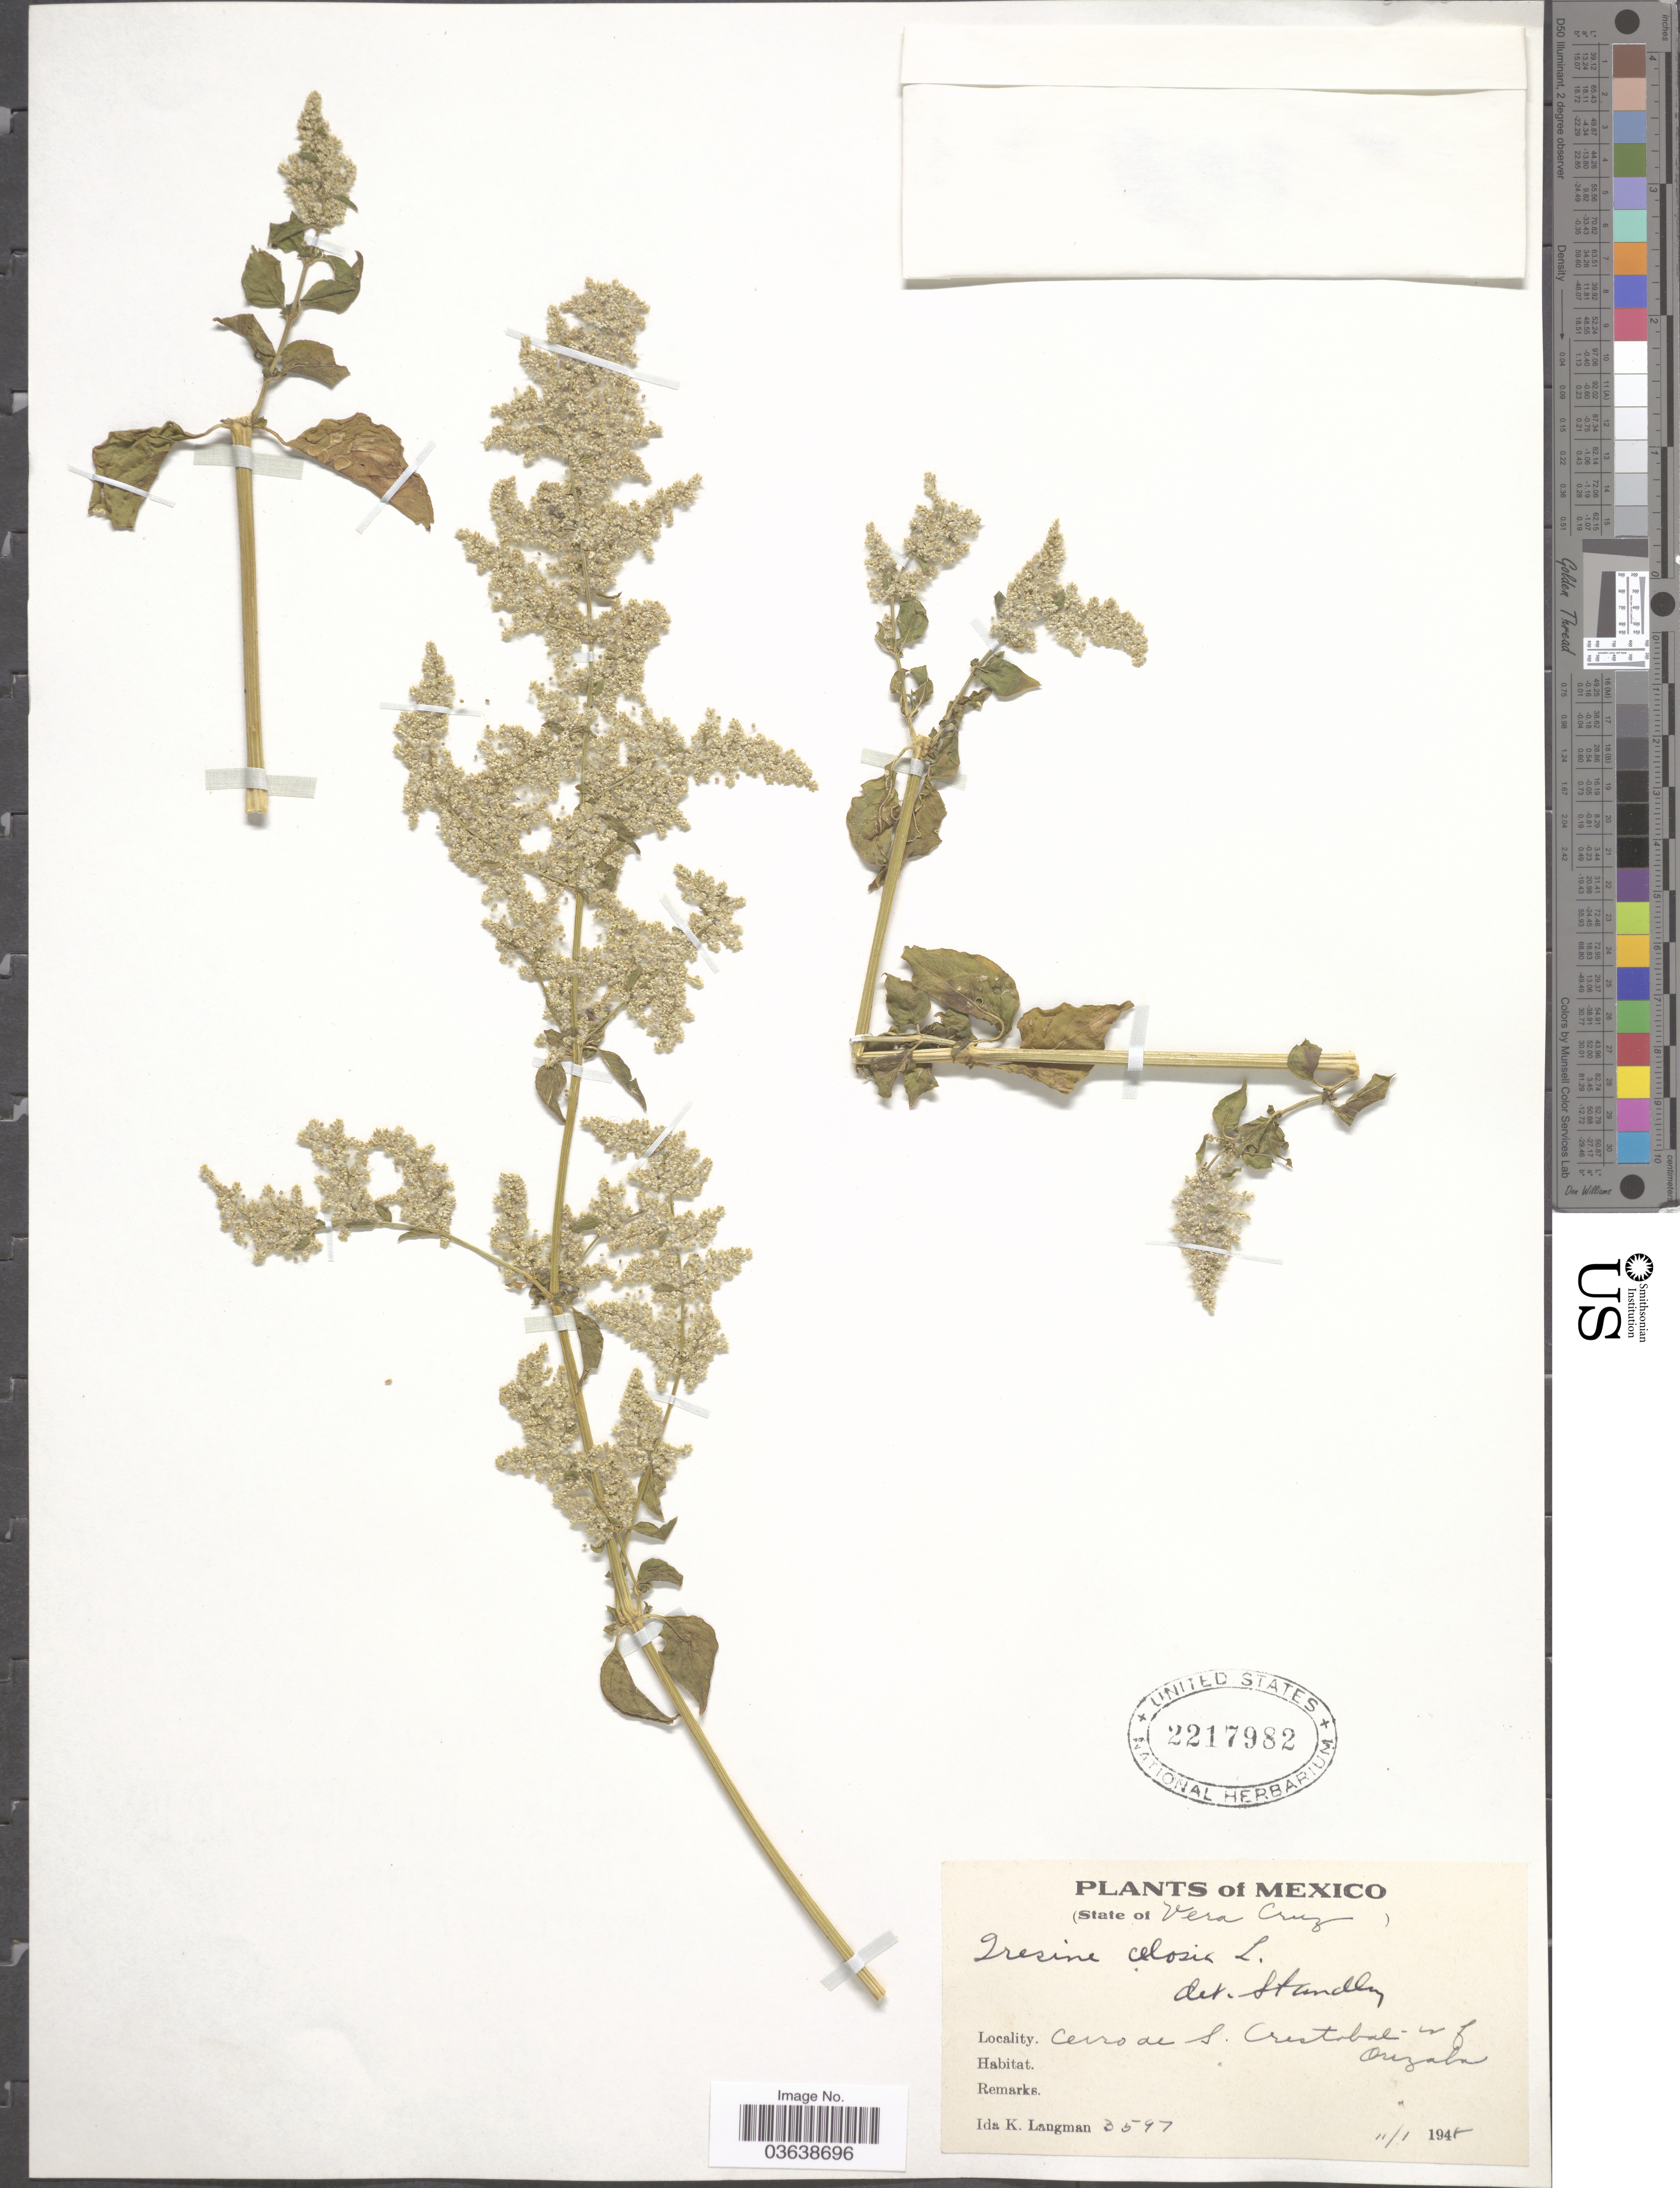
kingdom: Plantae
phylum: Tracheophyta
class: Magnoliopsida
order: Caryophyllales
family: Amaranthaceae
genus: Iresine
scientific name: Iresine celosia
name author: L.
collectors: I. K. Langman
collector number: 3597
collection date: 1948-01-11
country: Mexico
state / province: Veracruz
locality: State of Vera Cruz. Cerro de S. Cristobal in f Orizaba.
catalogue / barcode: US 2217982